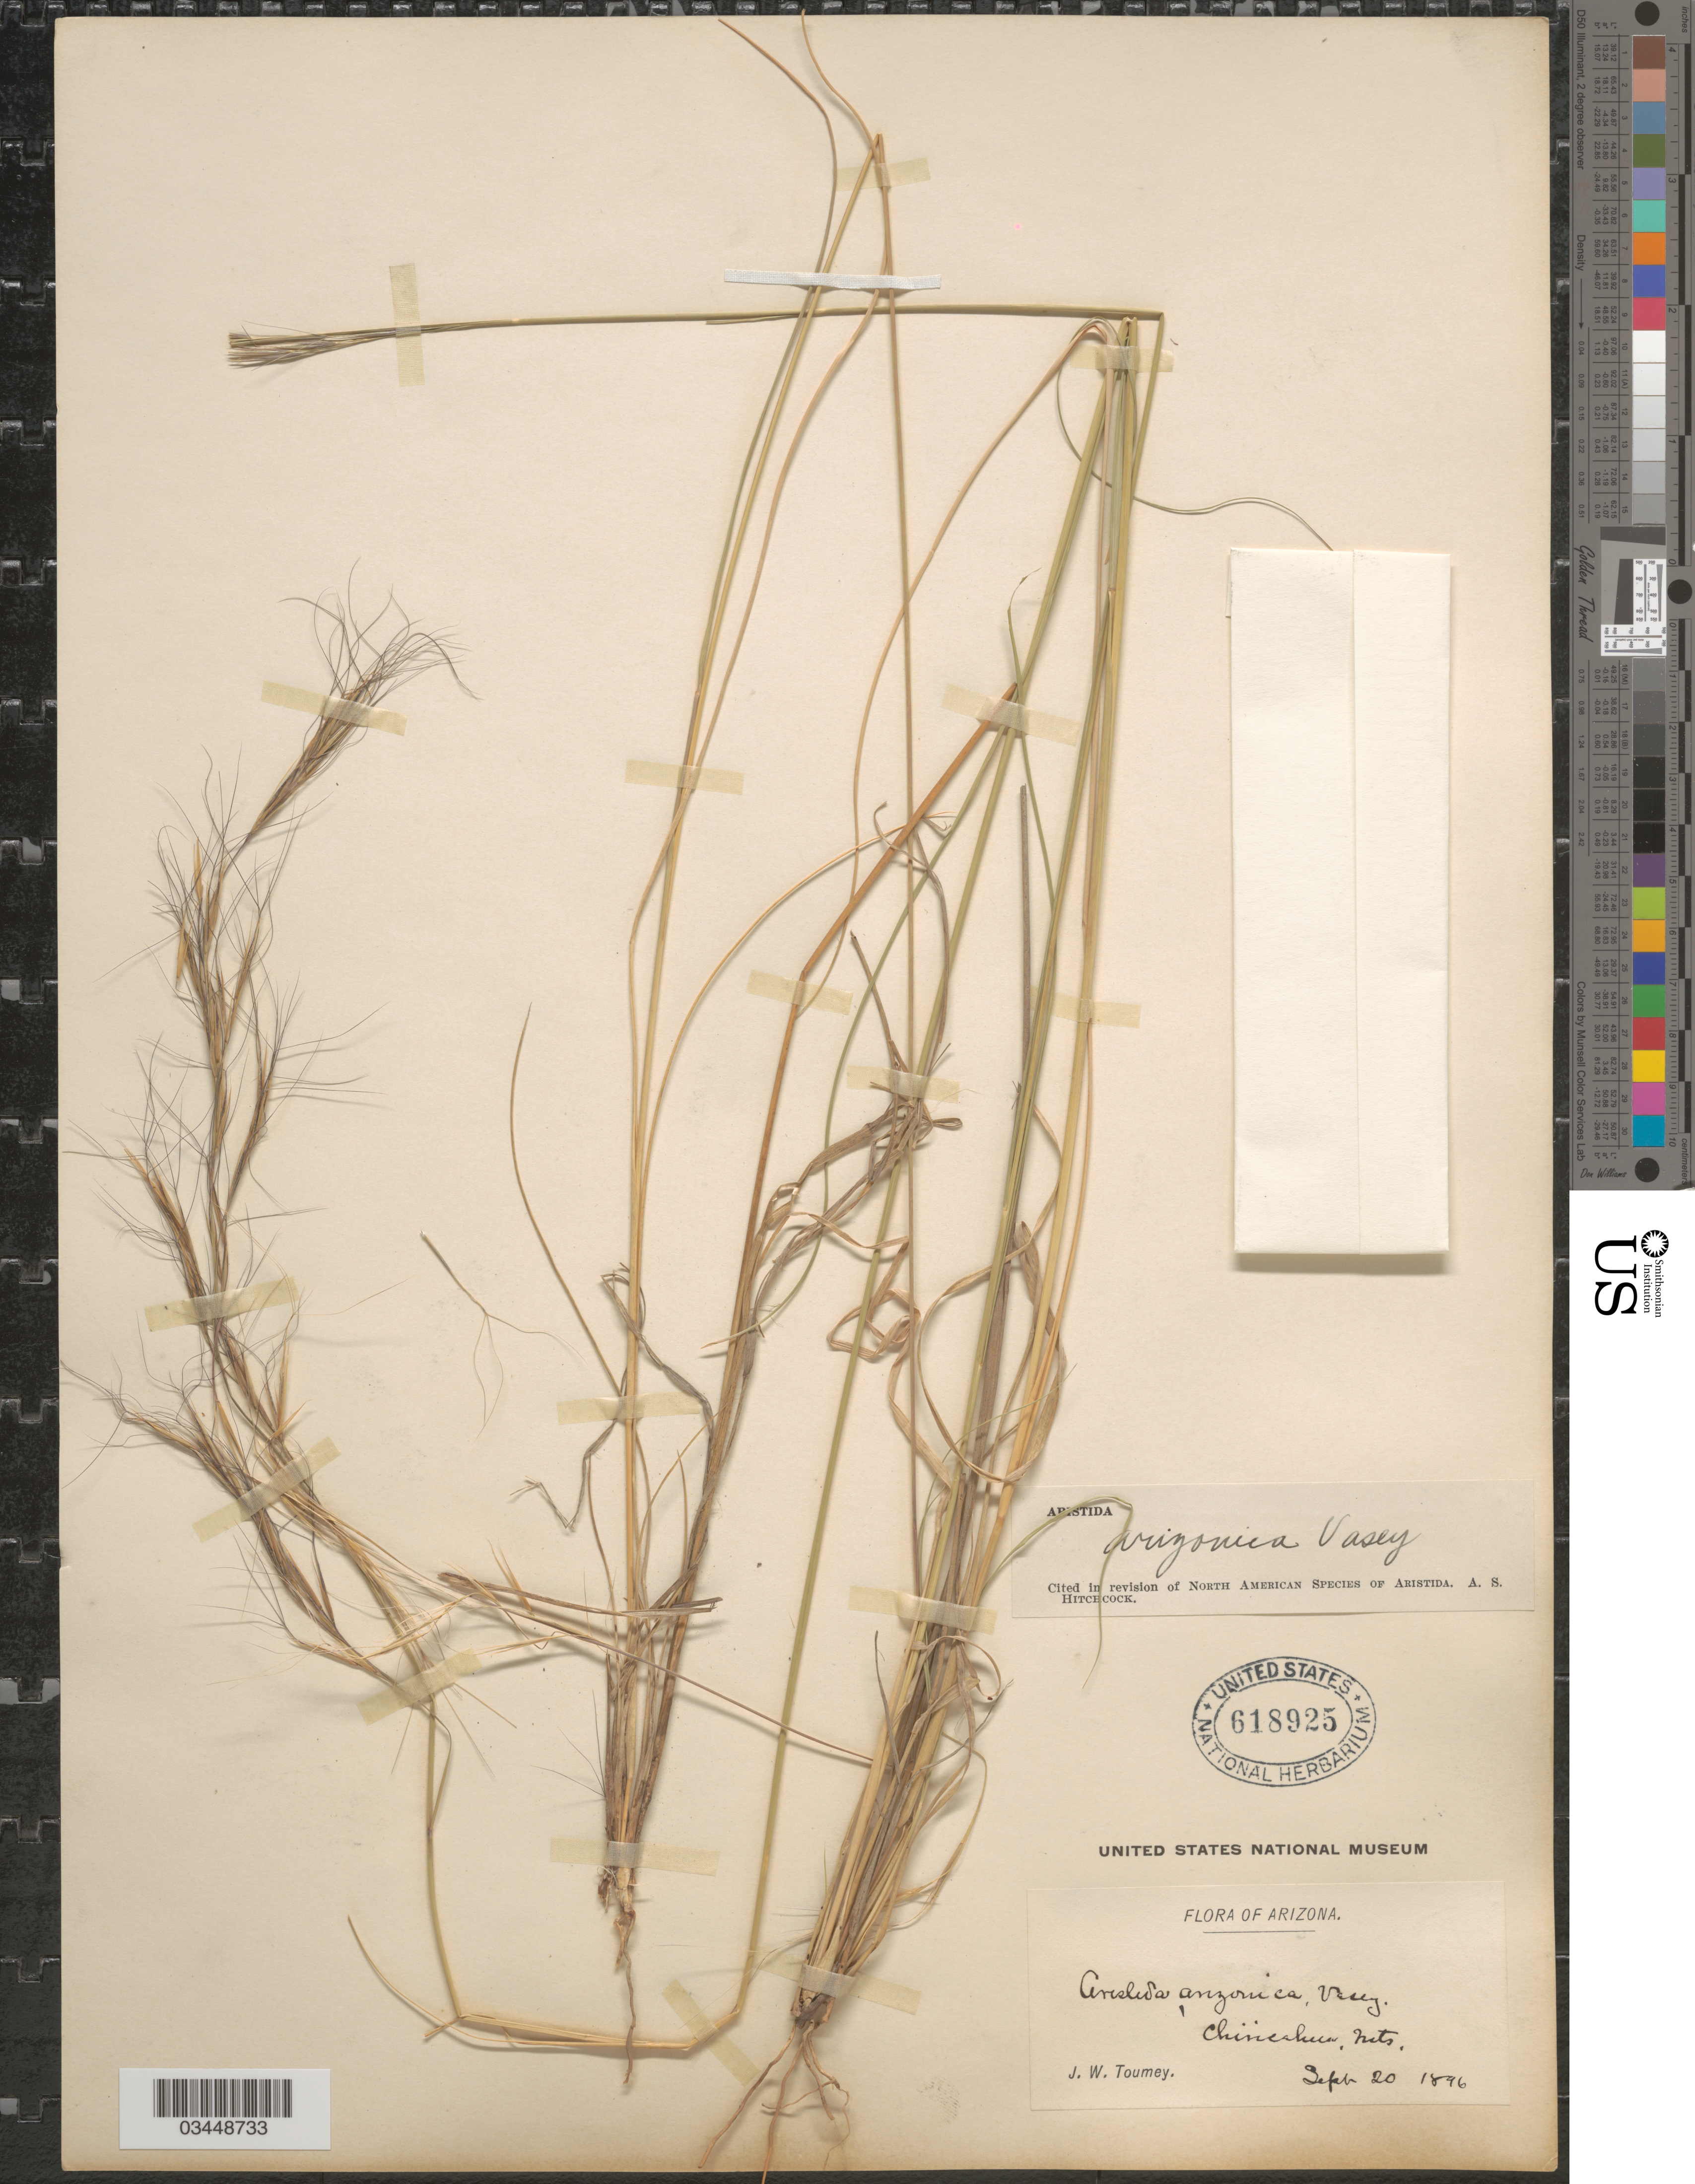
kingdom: Plantae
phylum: Tracheophyta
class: Liliopsida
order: Poales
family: Poaceae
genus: Aristida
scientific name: Aristida arizonica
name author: Vasey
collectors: J. W. Toumey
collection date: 1896-09-20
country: United States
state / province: Arizona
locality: Chiricahua Mts.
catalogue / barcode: US 618925